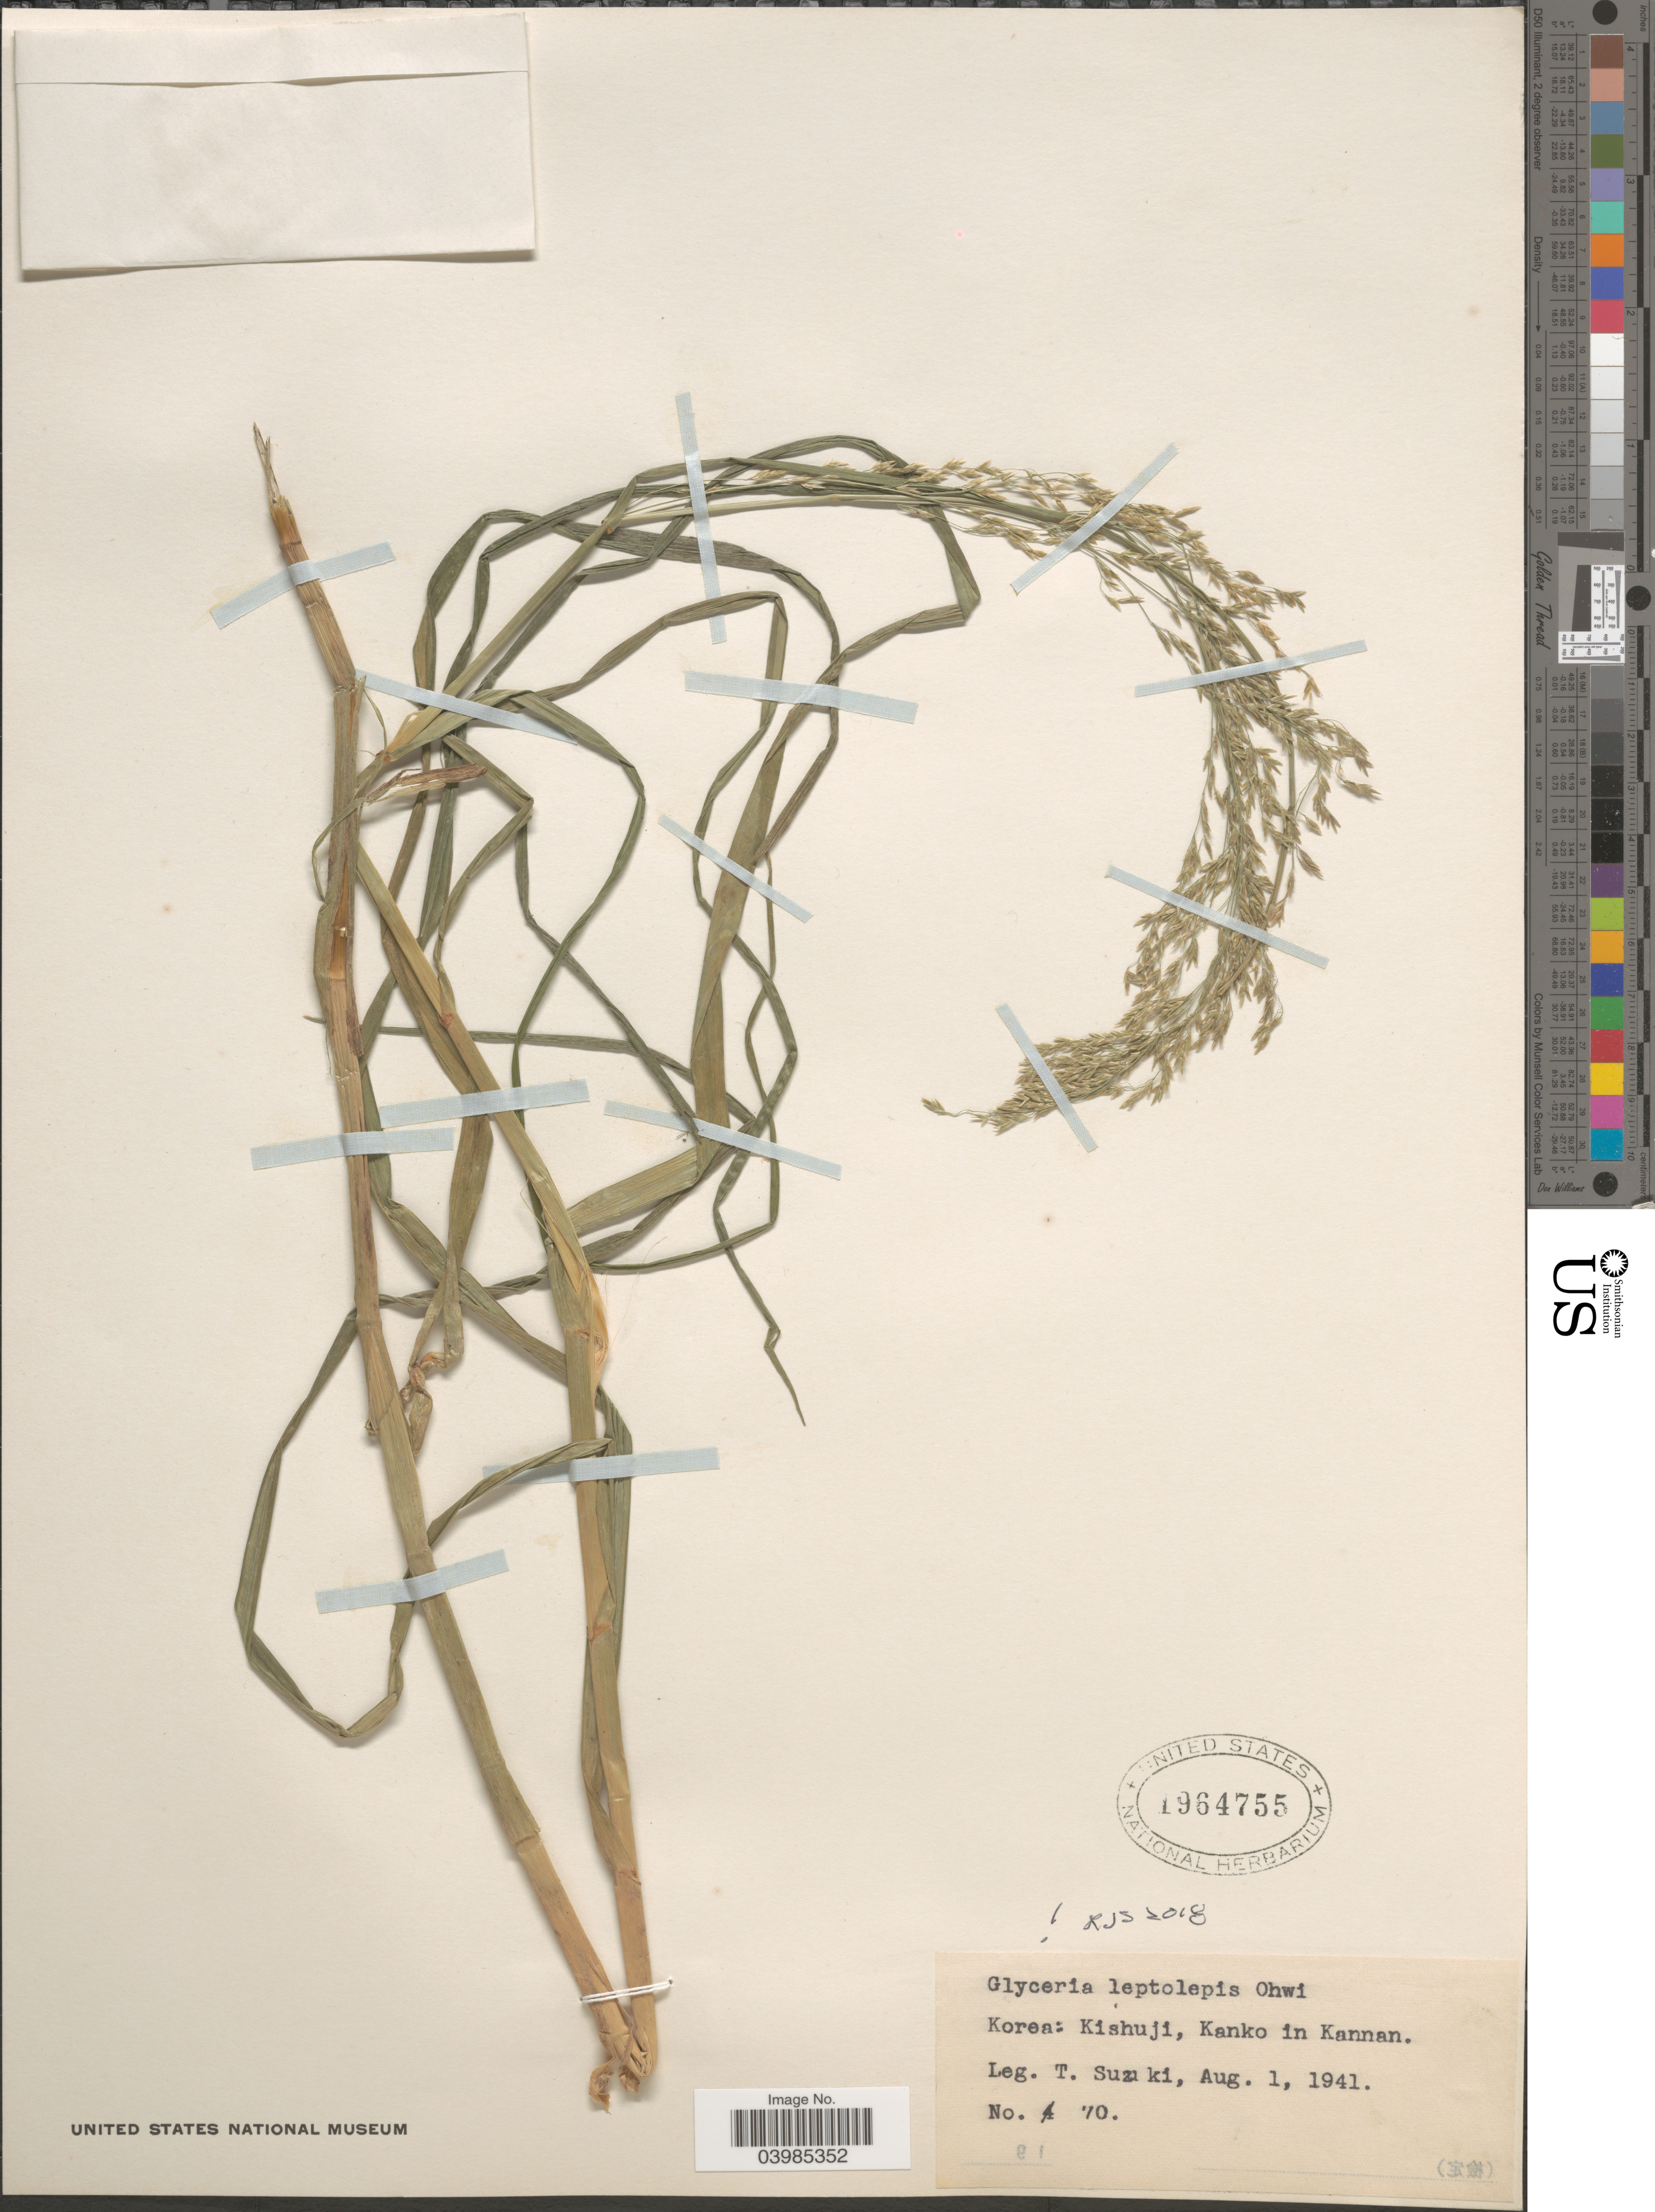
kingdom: Plantae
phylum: Tracheophyta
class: Liliopsida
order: Poales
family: Poaceae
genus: Glyceria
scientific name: Glyceria leptolepis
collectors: T. Suzuki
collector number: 70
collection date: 1941-08-01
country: South Korea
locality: Kishuji, Kanko in Kannan.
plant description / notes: Mullinger, M.D. - University of Vermont - leaf tissue:DNA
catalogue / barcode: US 1964755